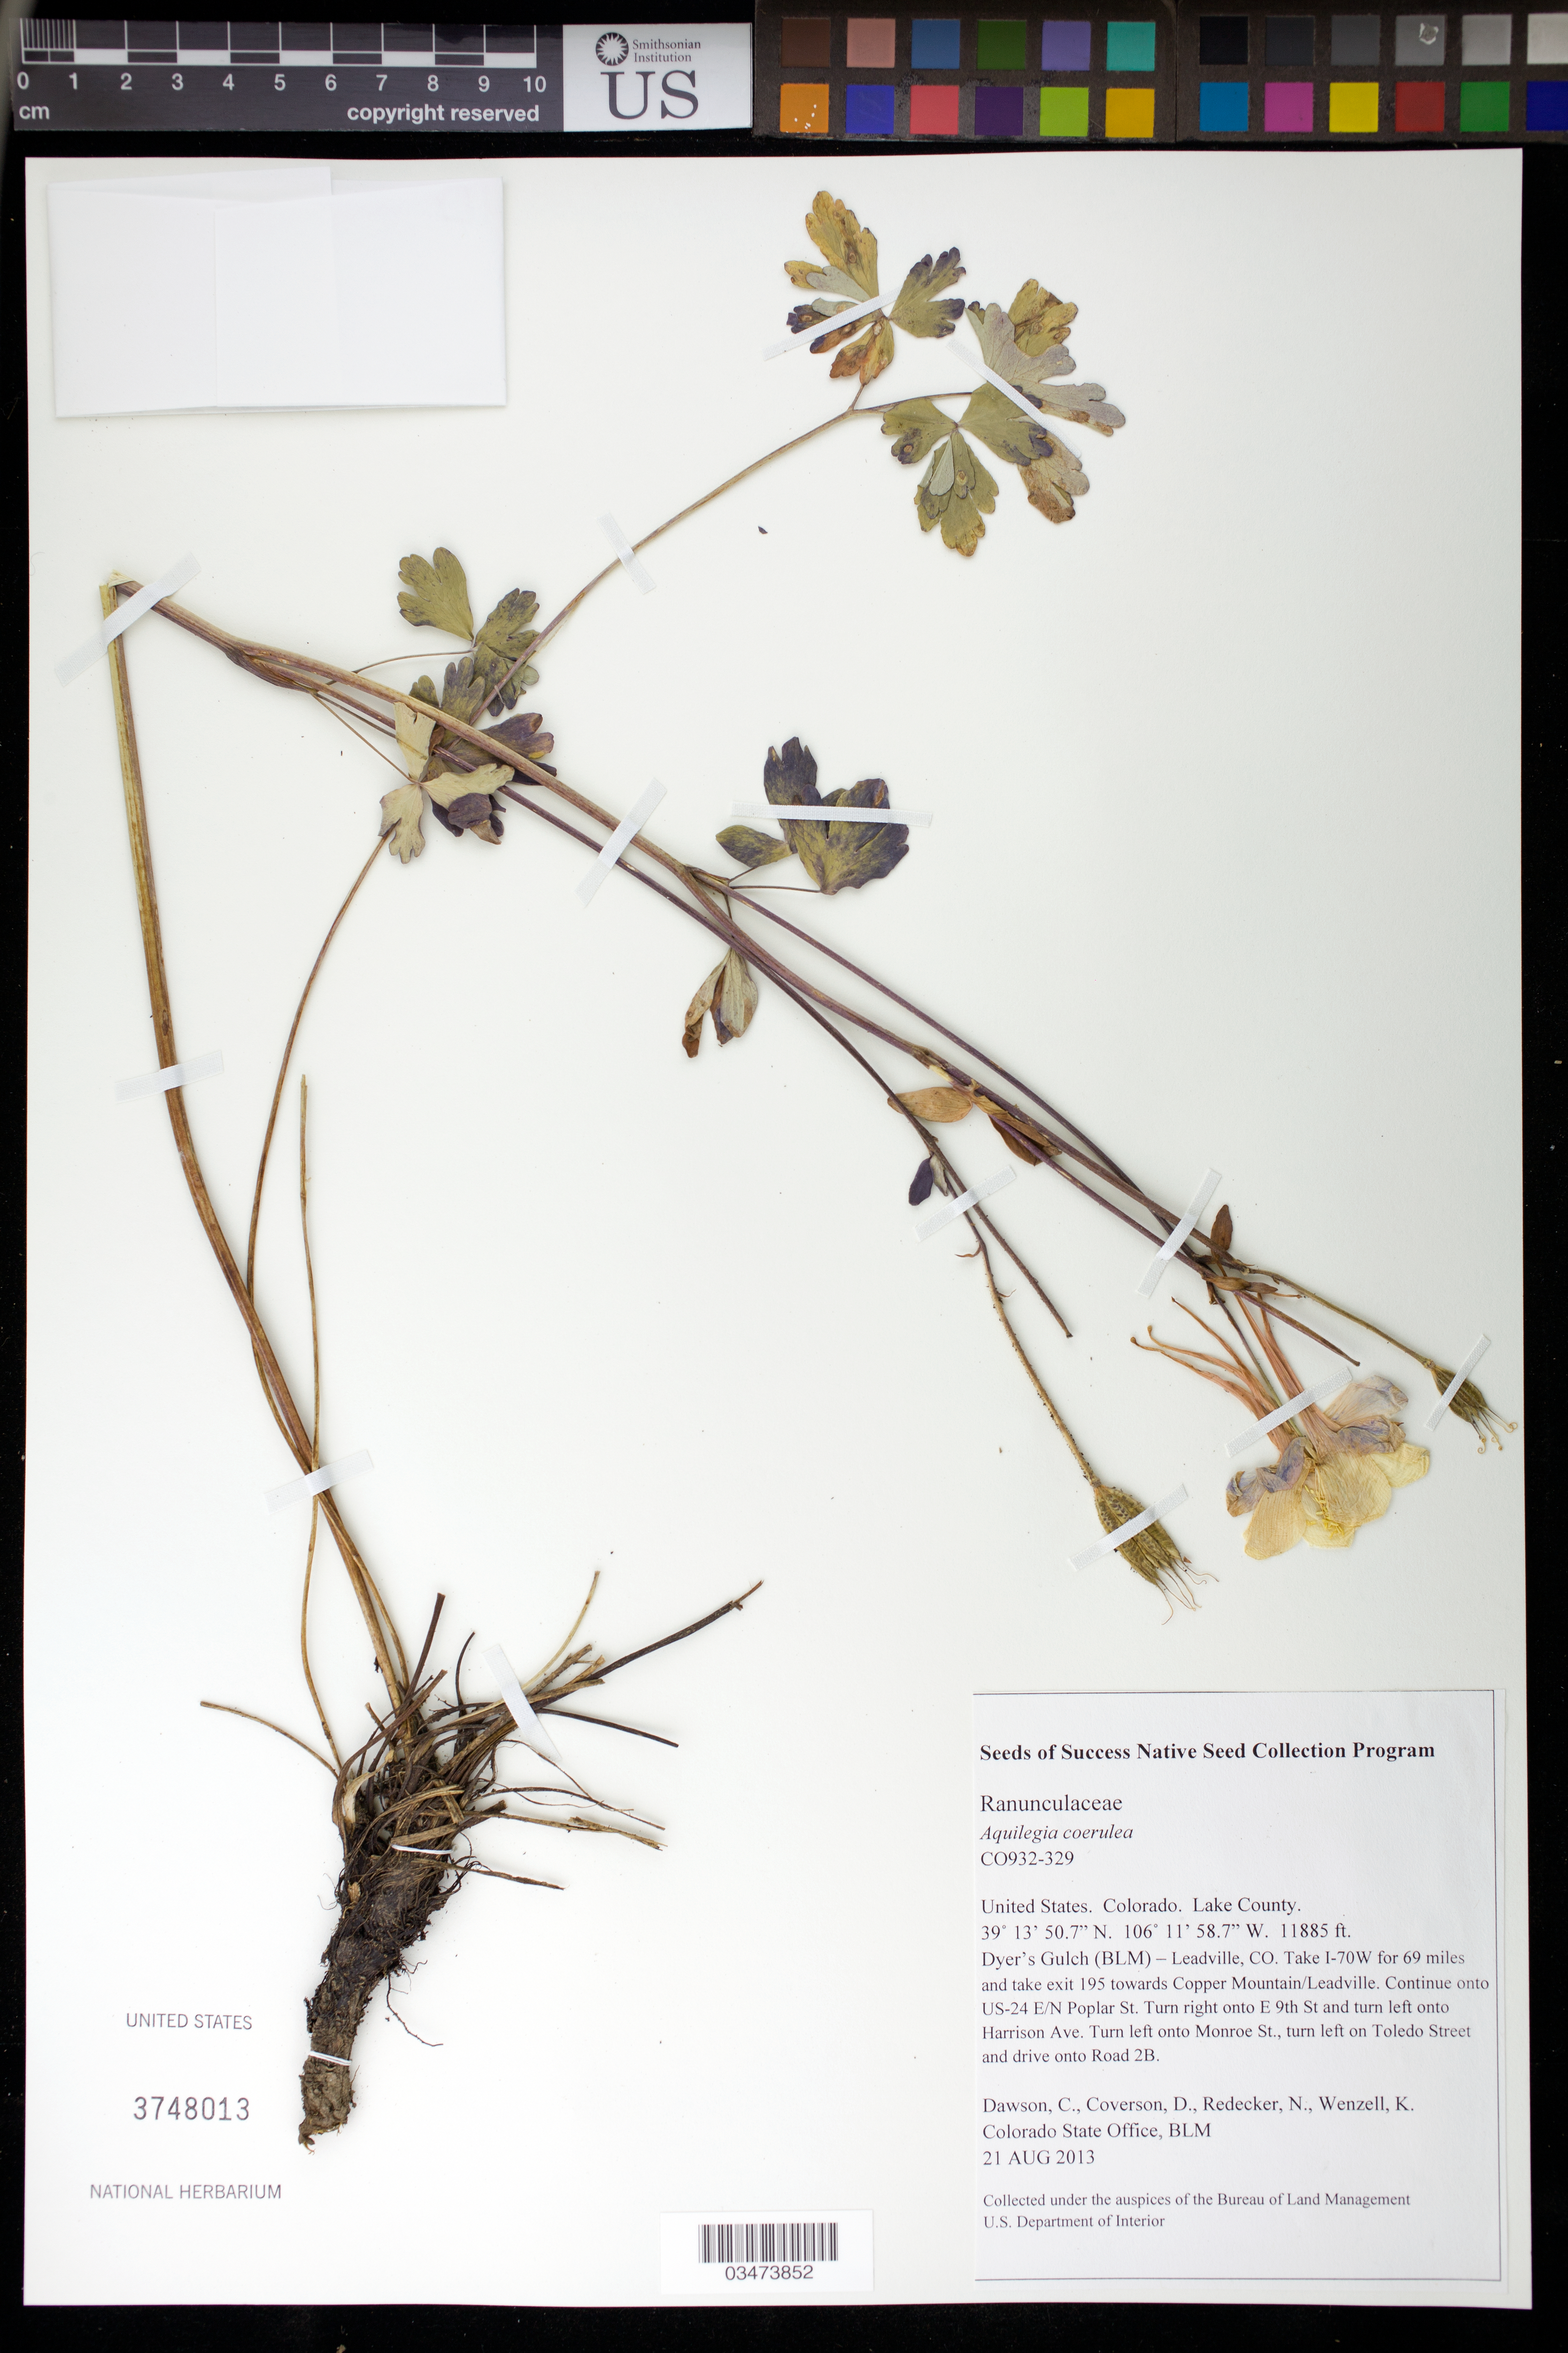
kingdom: Plantae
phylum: Tracheophyta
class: Magnoliopsida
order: Ranunculales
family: Ranunculaceae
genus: Aquilegia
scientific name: Aquilegia coerulea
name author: E. James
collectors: C. Dawson, D. Coverson, N. Redecker & K. Wenzell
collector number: CO932-329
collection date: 2013-08-21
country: United States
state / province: Colorado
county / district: Lake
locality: Dyer's Gulch (BLM)-Leadville, from Toledo Street onto Road 2B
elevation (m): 3623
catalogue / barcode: US 3748013